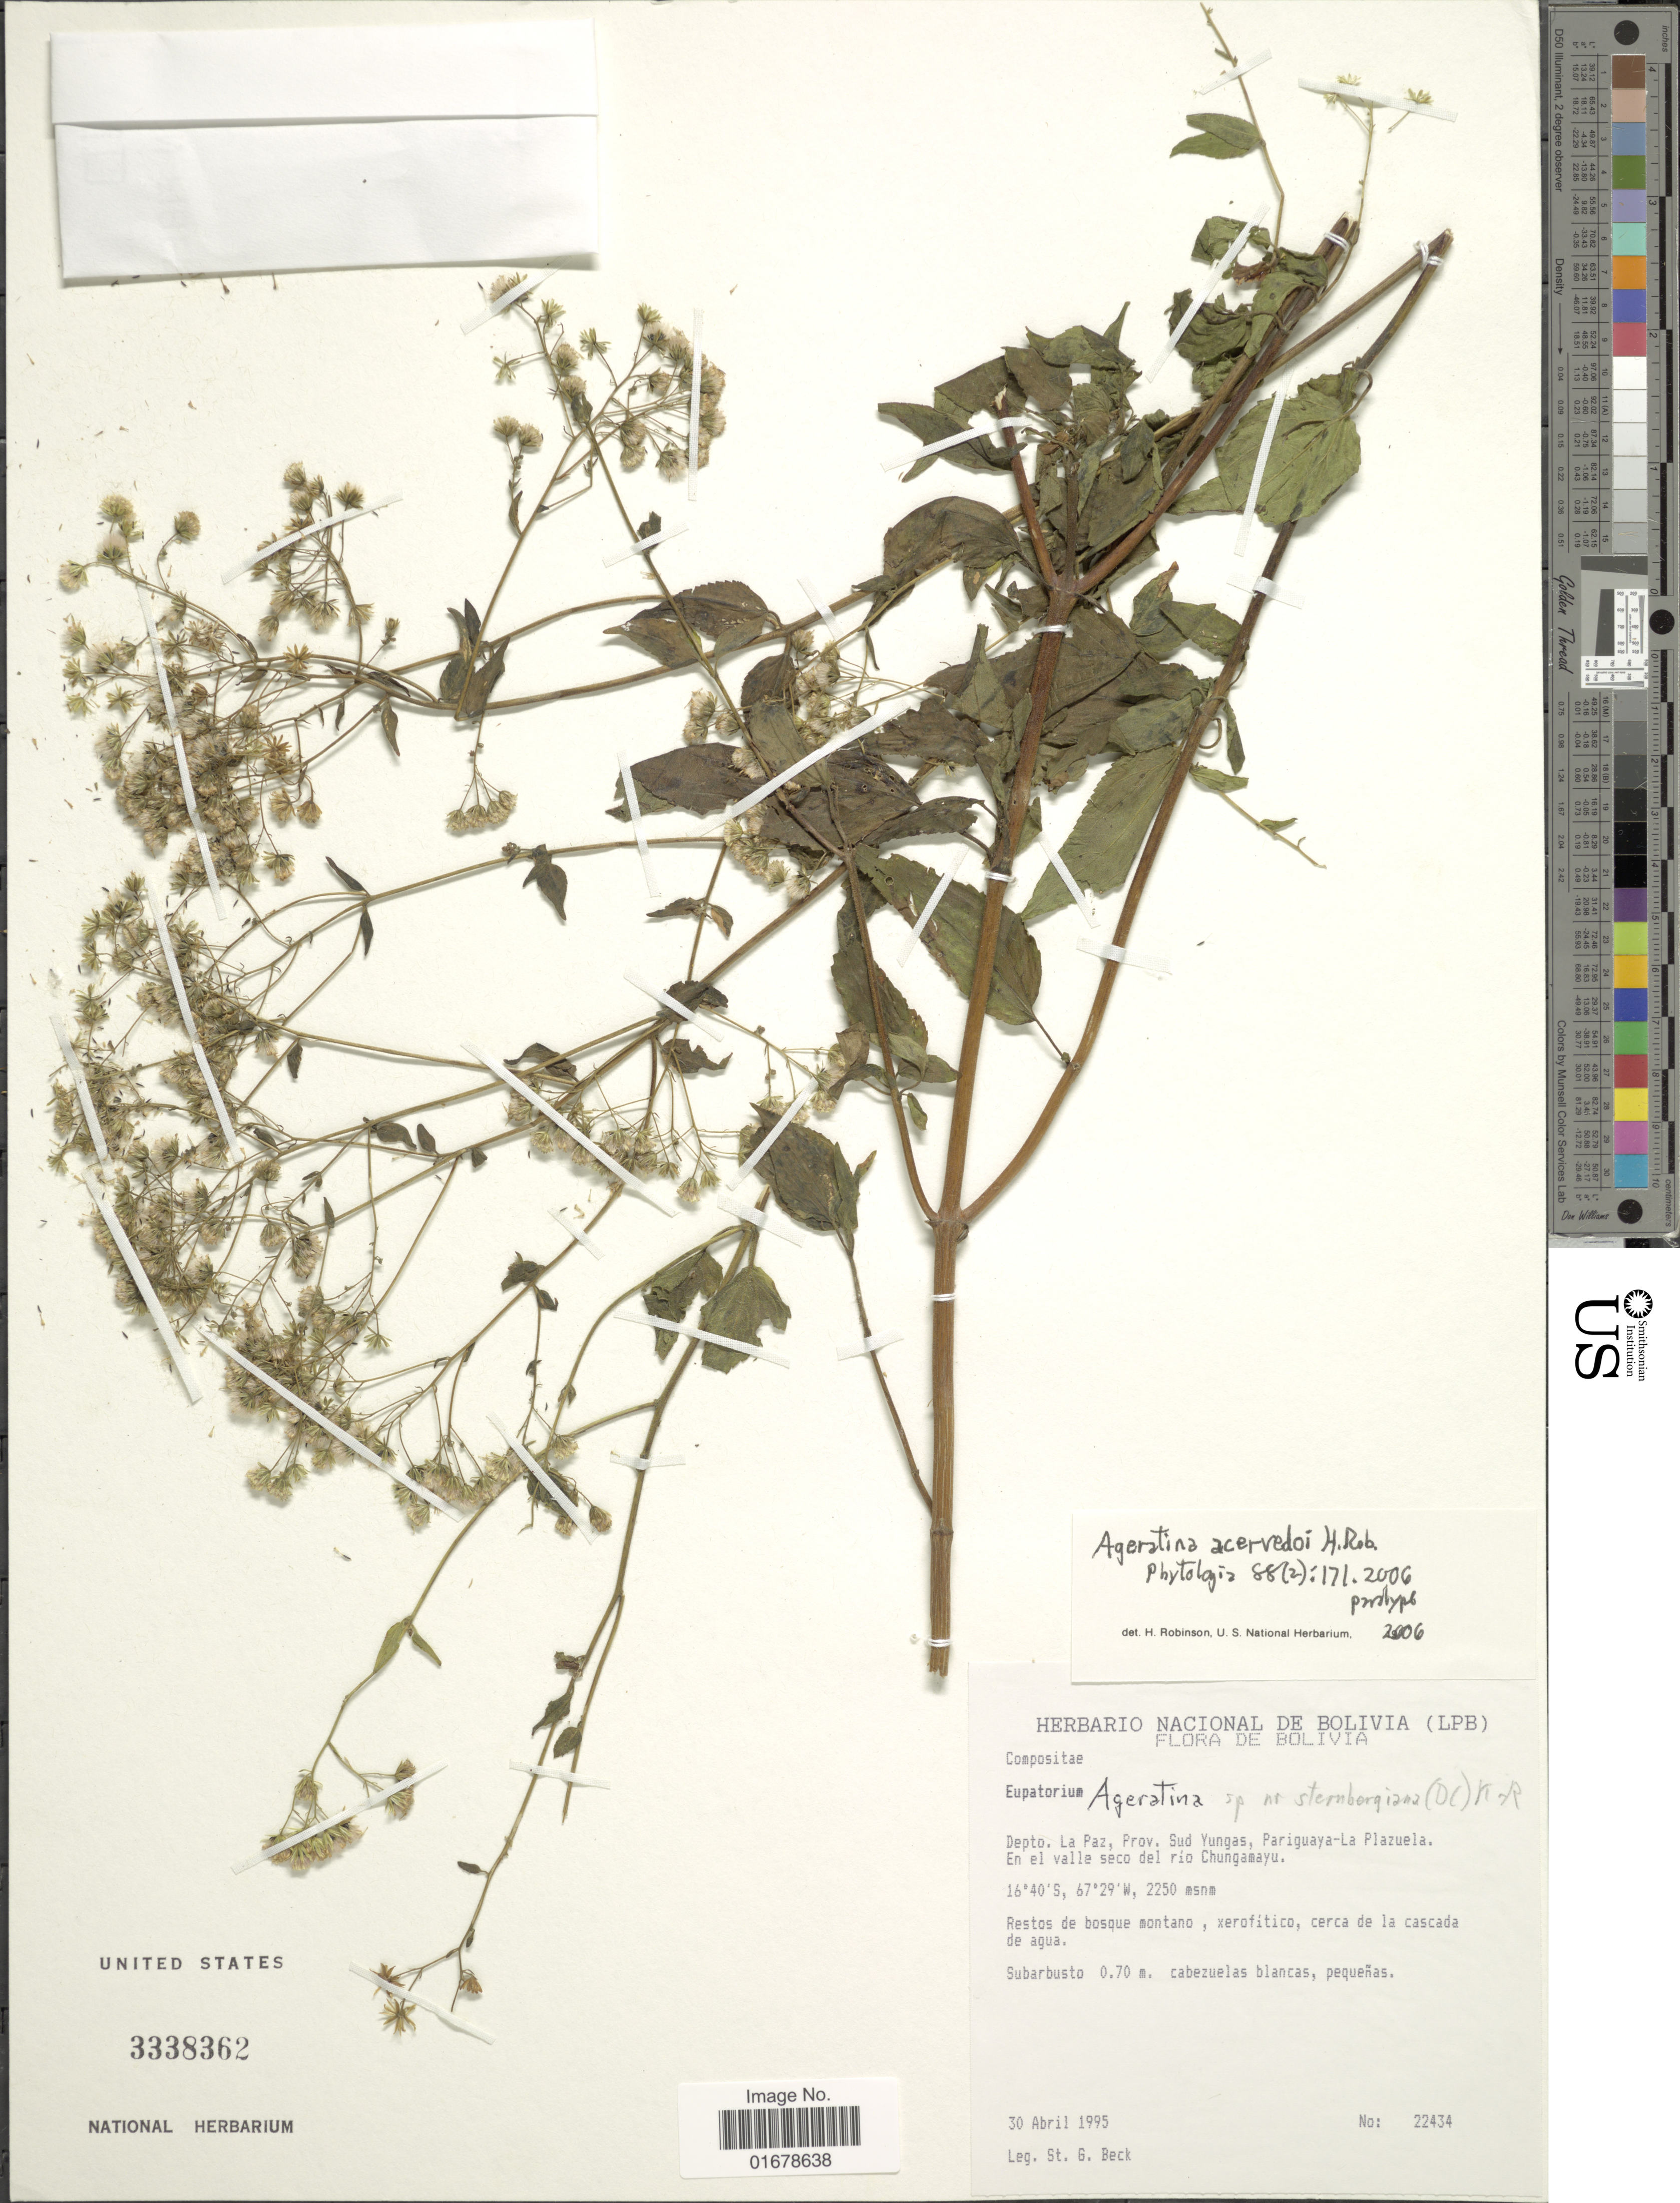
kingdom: Plantae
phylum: Tracheophyta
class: Magnoliopsida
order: Asterales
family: Asteraceae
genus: Ageratina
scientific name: Ageratina acevedoi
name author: H. Rob.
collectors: S. G. Beck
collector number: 22434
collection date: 1995-04-30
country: Bolivia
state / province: La Paz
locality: Depto. La Paz, Prov. Sud Yungas, Pariguaya-La Plazuela, En el valle seco del rio Chungamayu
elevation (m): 2250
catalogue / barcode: US 3338362